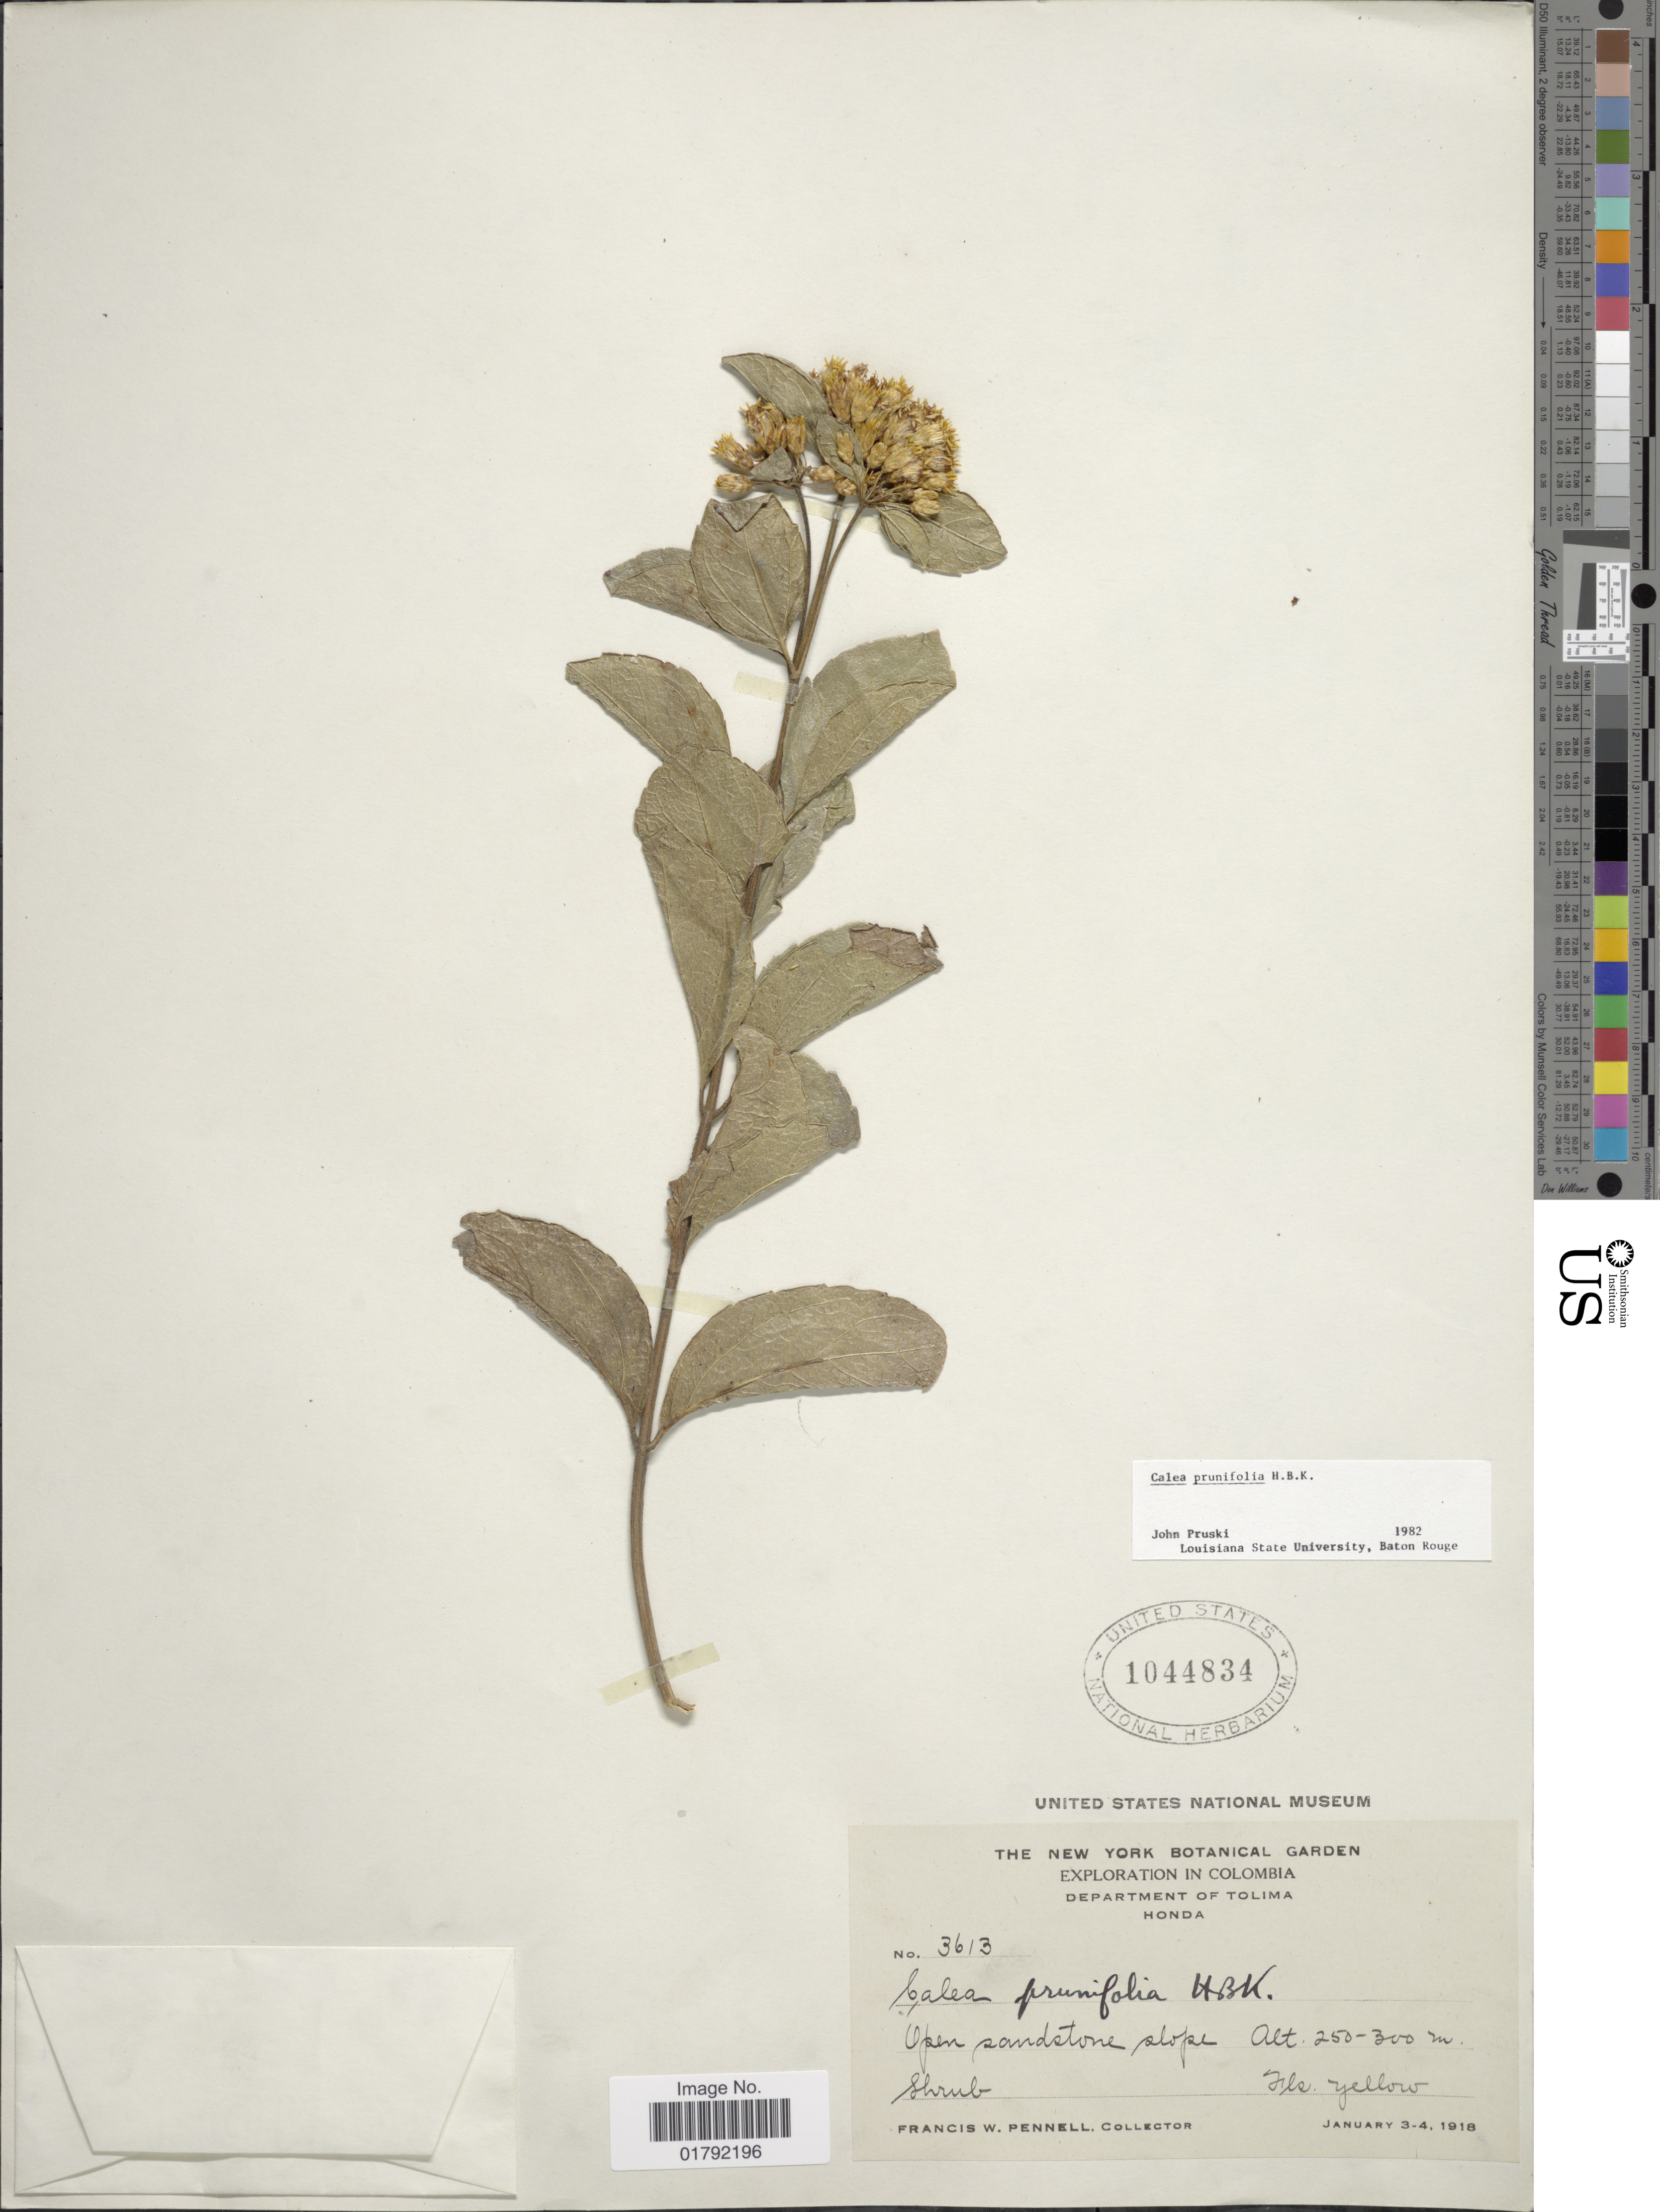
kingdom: Plantae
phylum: Tracheophyta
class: Magnoliopsida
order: Asterales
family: Asteraceae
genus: Calea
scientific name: Calea prunifolia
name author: Kunth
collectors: F. W. Pennell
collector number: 3613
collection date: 1918-01-03/1918-01-04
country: Colombia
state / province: Tolima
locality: Honda, open sandstone slope.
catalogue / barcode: US 1044834